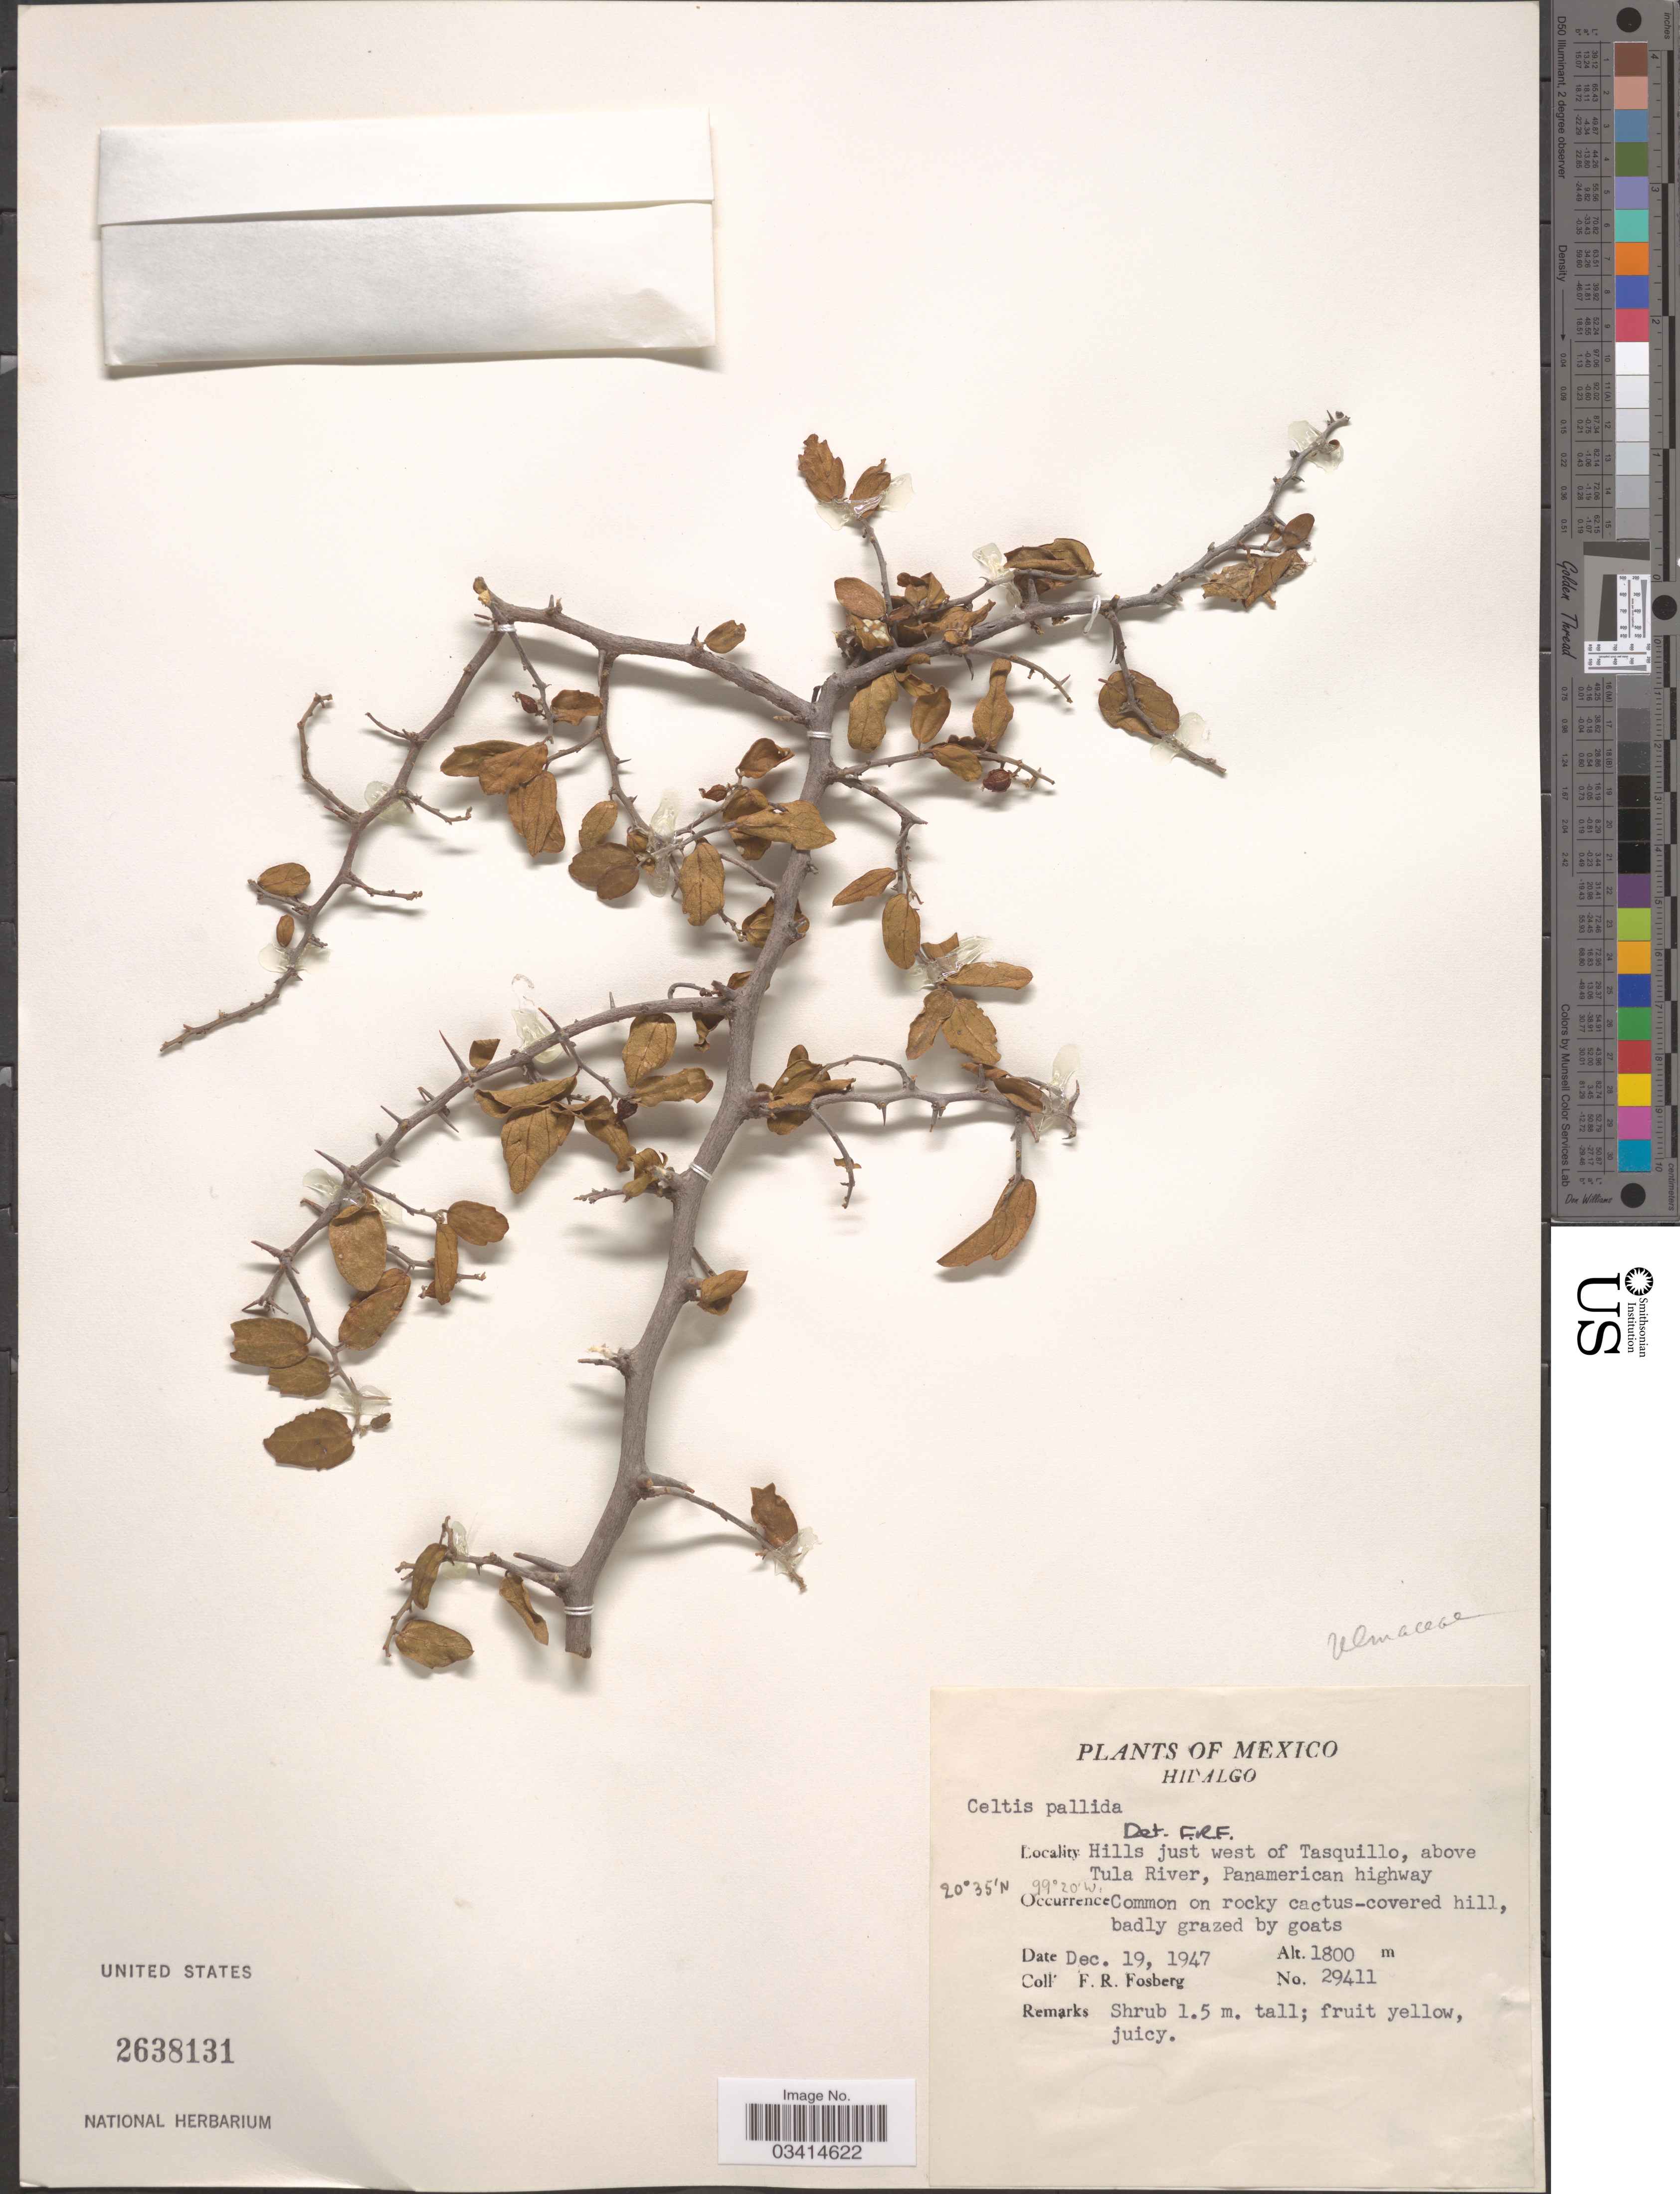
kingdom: Plantae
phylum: Tracheophyta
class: Magnoliopsida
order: Rosales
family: Cannabaceae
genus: Celtis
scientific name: Celtis pallida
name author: Torr. in Emory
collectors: F. R. Fosberg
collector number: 29411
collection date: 1947-12-19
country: Mexico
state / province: Hidalgo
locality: Hills just west of Tasquillo, above Tula River, Panamerican highway.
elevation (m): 1800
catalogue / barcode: US 2638131